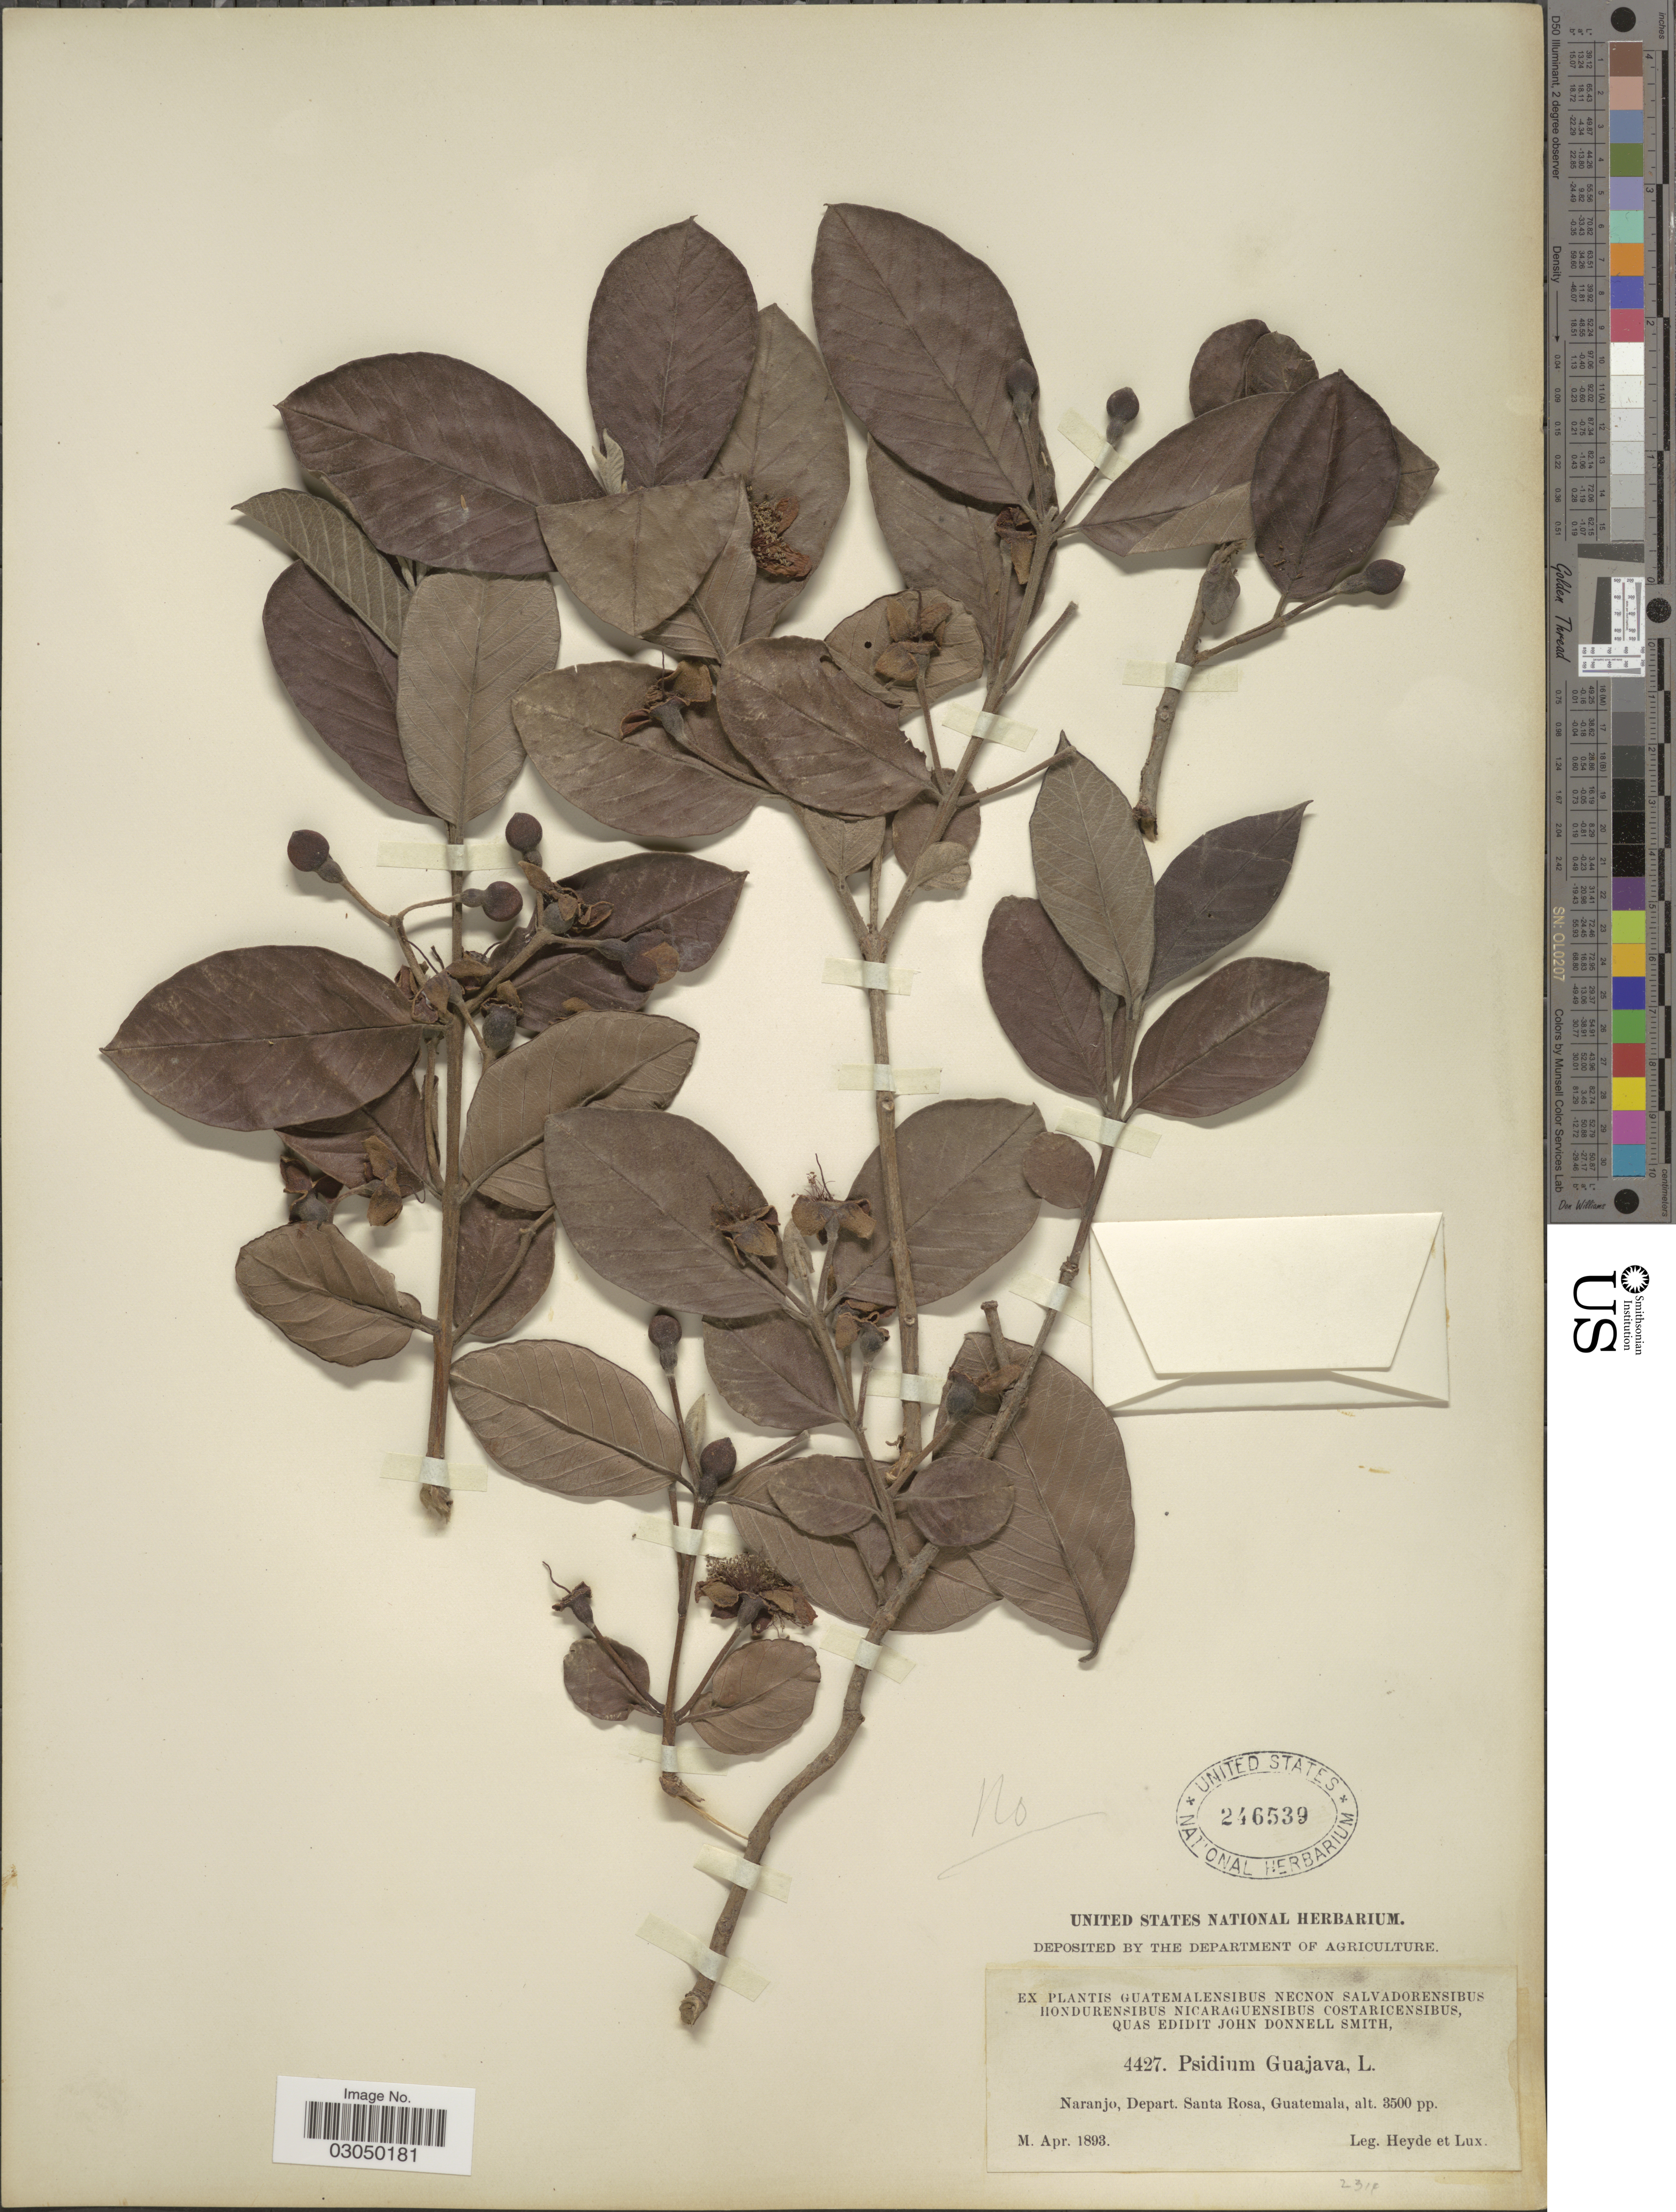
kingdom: Plantae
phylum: Tracheophyta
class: Magnoliopsida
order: Myrtales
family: Myrtaceae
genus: Psidium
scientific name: Psidium guajava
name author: L.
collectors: Heyde & Lux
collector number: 4427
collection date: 1893-04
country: Guatemala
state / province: Santa Rosa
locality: Naranjo, Depart. Santa Rosa.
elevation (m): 1067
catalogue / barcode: US 246539